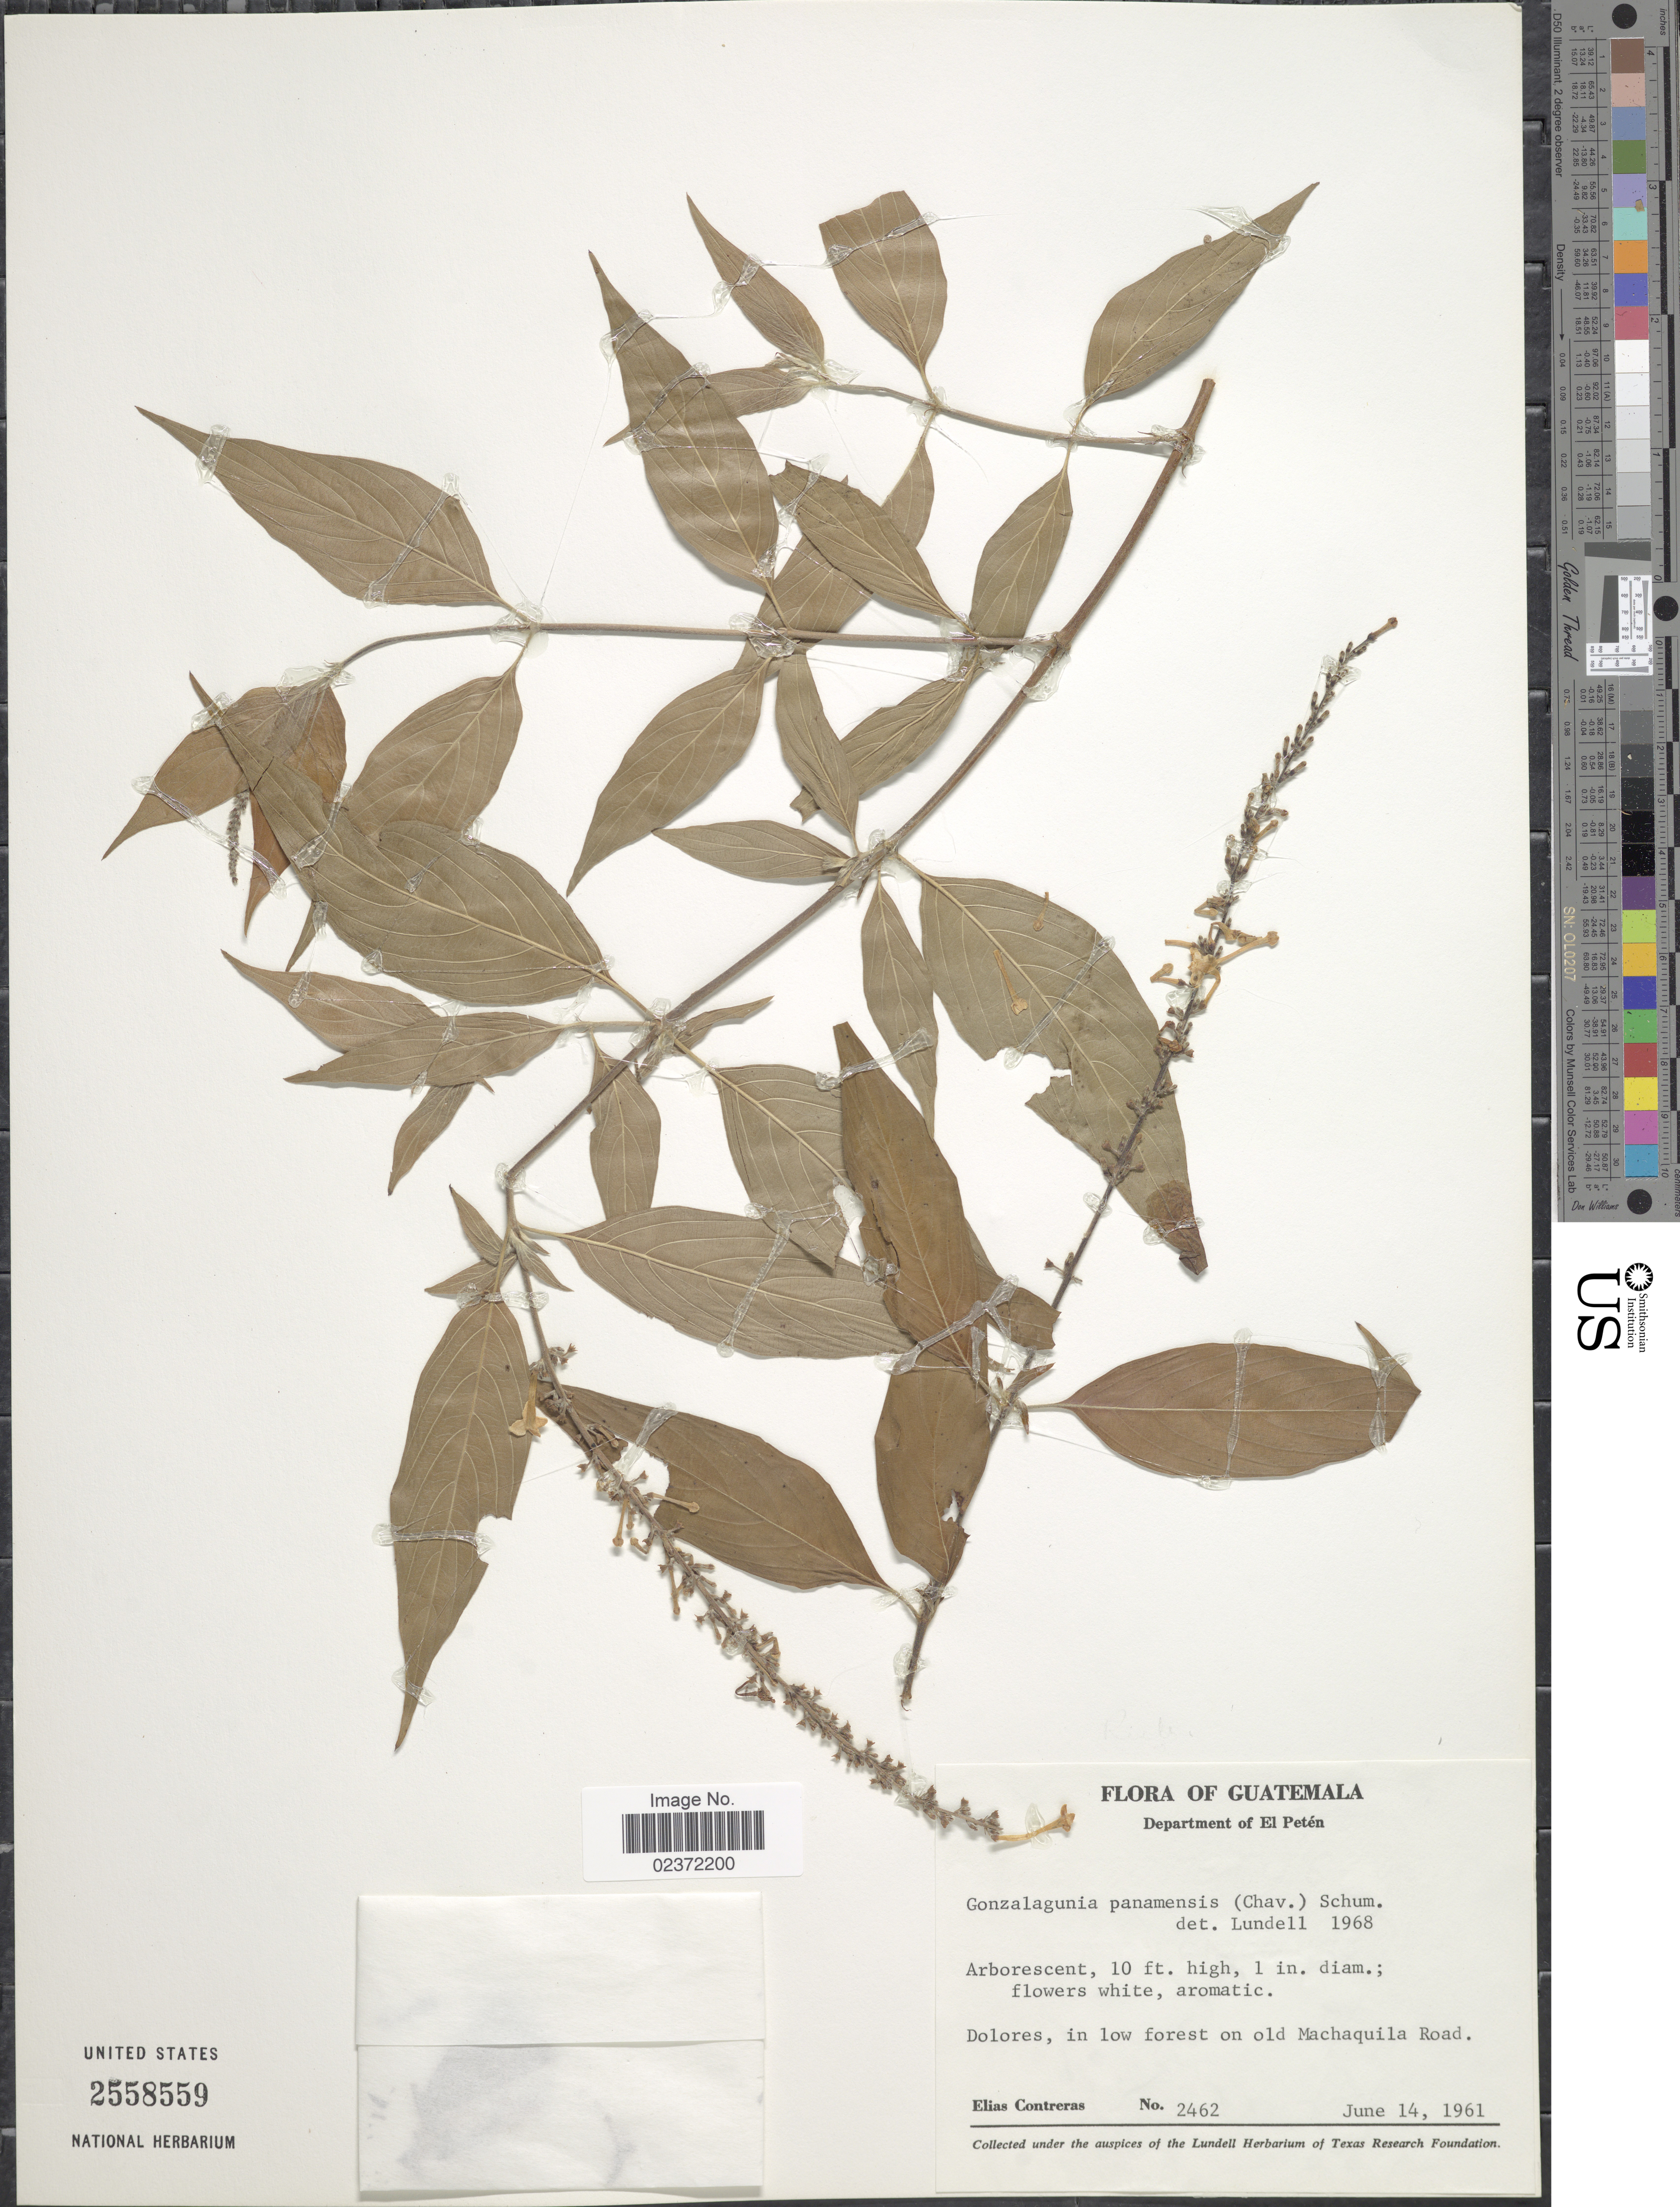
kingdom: Plantae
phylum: Tracheophyta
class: Magnoliopsida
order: Gentianales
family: Rubiaceae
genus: Gonzalagunia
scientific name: Gonzalagunia panamensis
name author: (Cav.) K. Schum.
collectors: E. Contreras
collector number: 2462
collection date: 1961-06-14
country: Guatemala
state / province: El Petén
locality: Dolores, old Machaquila Road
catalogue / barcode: US 2558559